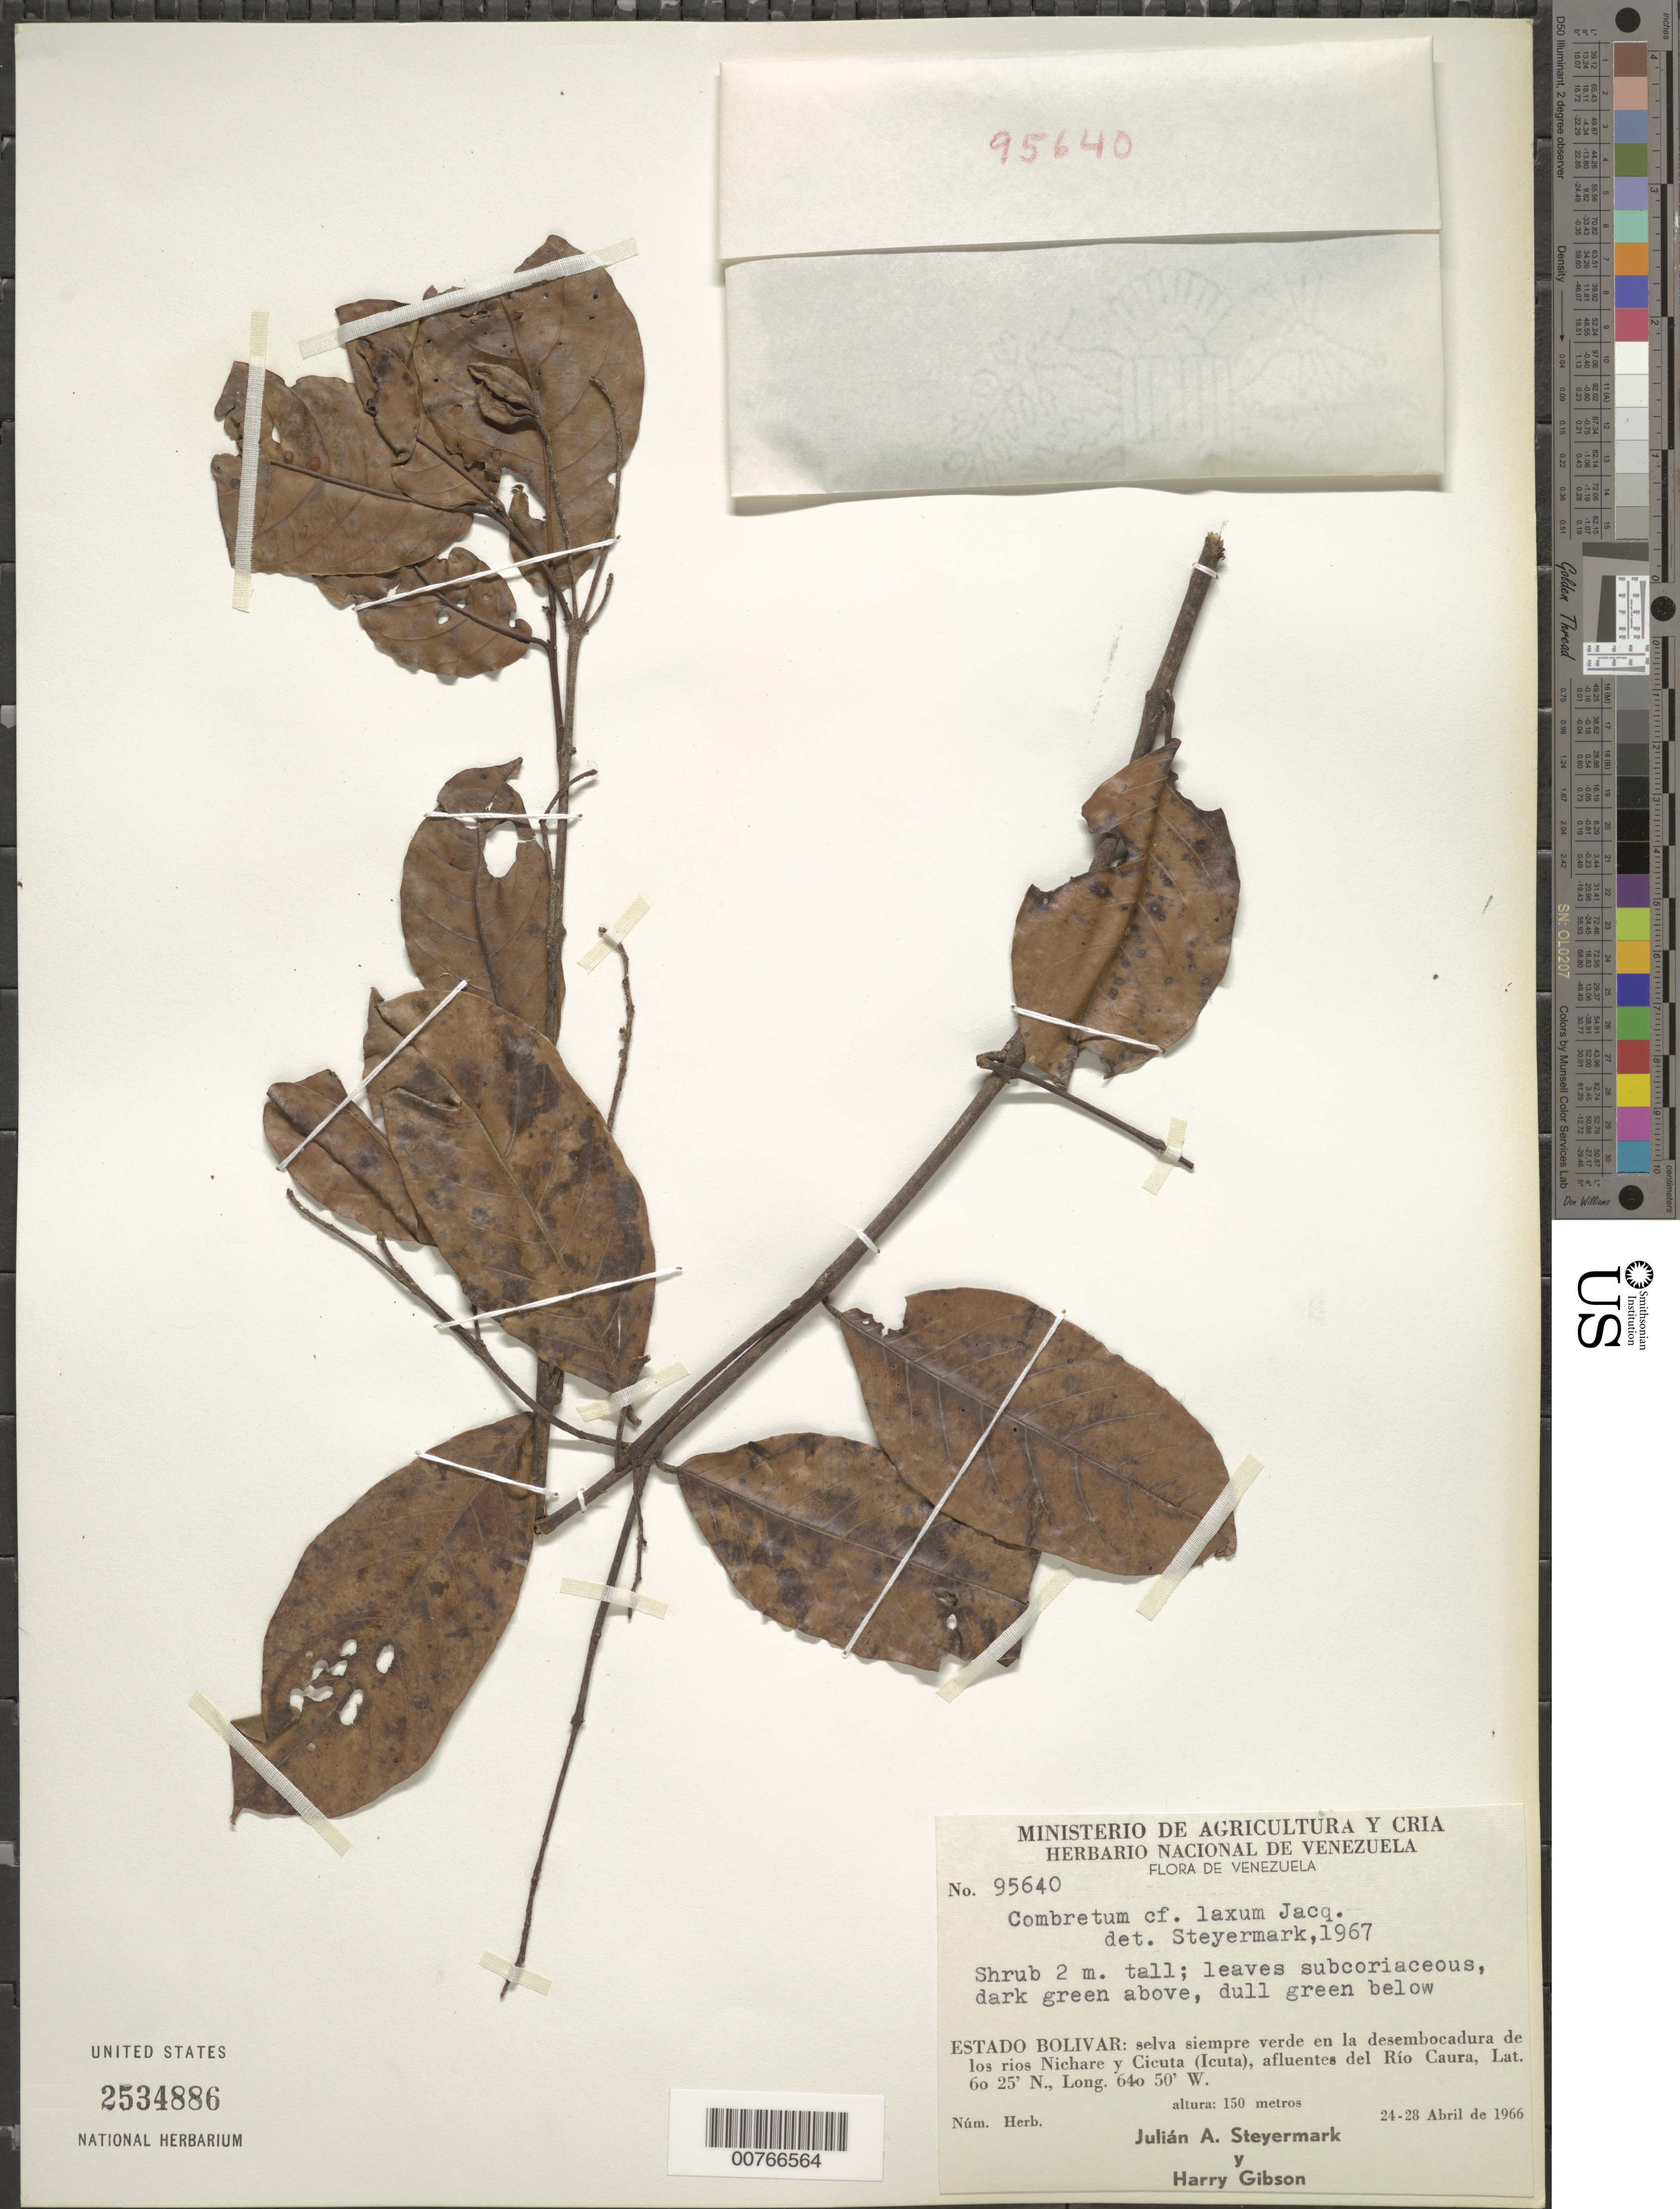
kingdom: Plantae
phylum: Tracheophyta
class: Magnoliopsida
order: Myrtales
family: Combretaceae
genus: Combretum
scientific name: Combretum laxum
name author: Jacq.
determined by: Steyermark, Julian A., (VEN)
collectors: J. Steyermark & H. Gibson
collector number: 95640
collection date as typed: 24-Apr-66 to 28-Apr-66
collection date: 1966-04-24/1966-04-28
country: Venezuela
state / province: Bolívar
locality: Río Nichare y Río Cicuta (Icuta) (afl del Río Caura), desembocadura de los ríos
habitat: Selva siempre verde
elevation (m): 150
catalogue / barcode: US 2534886